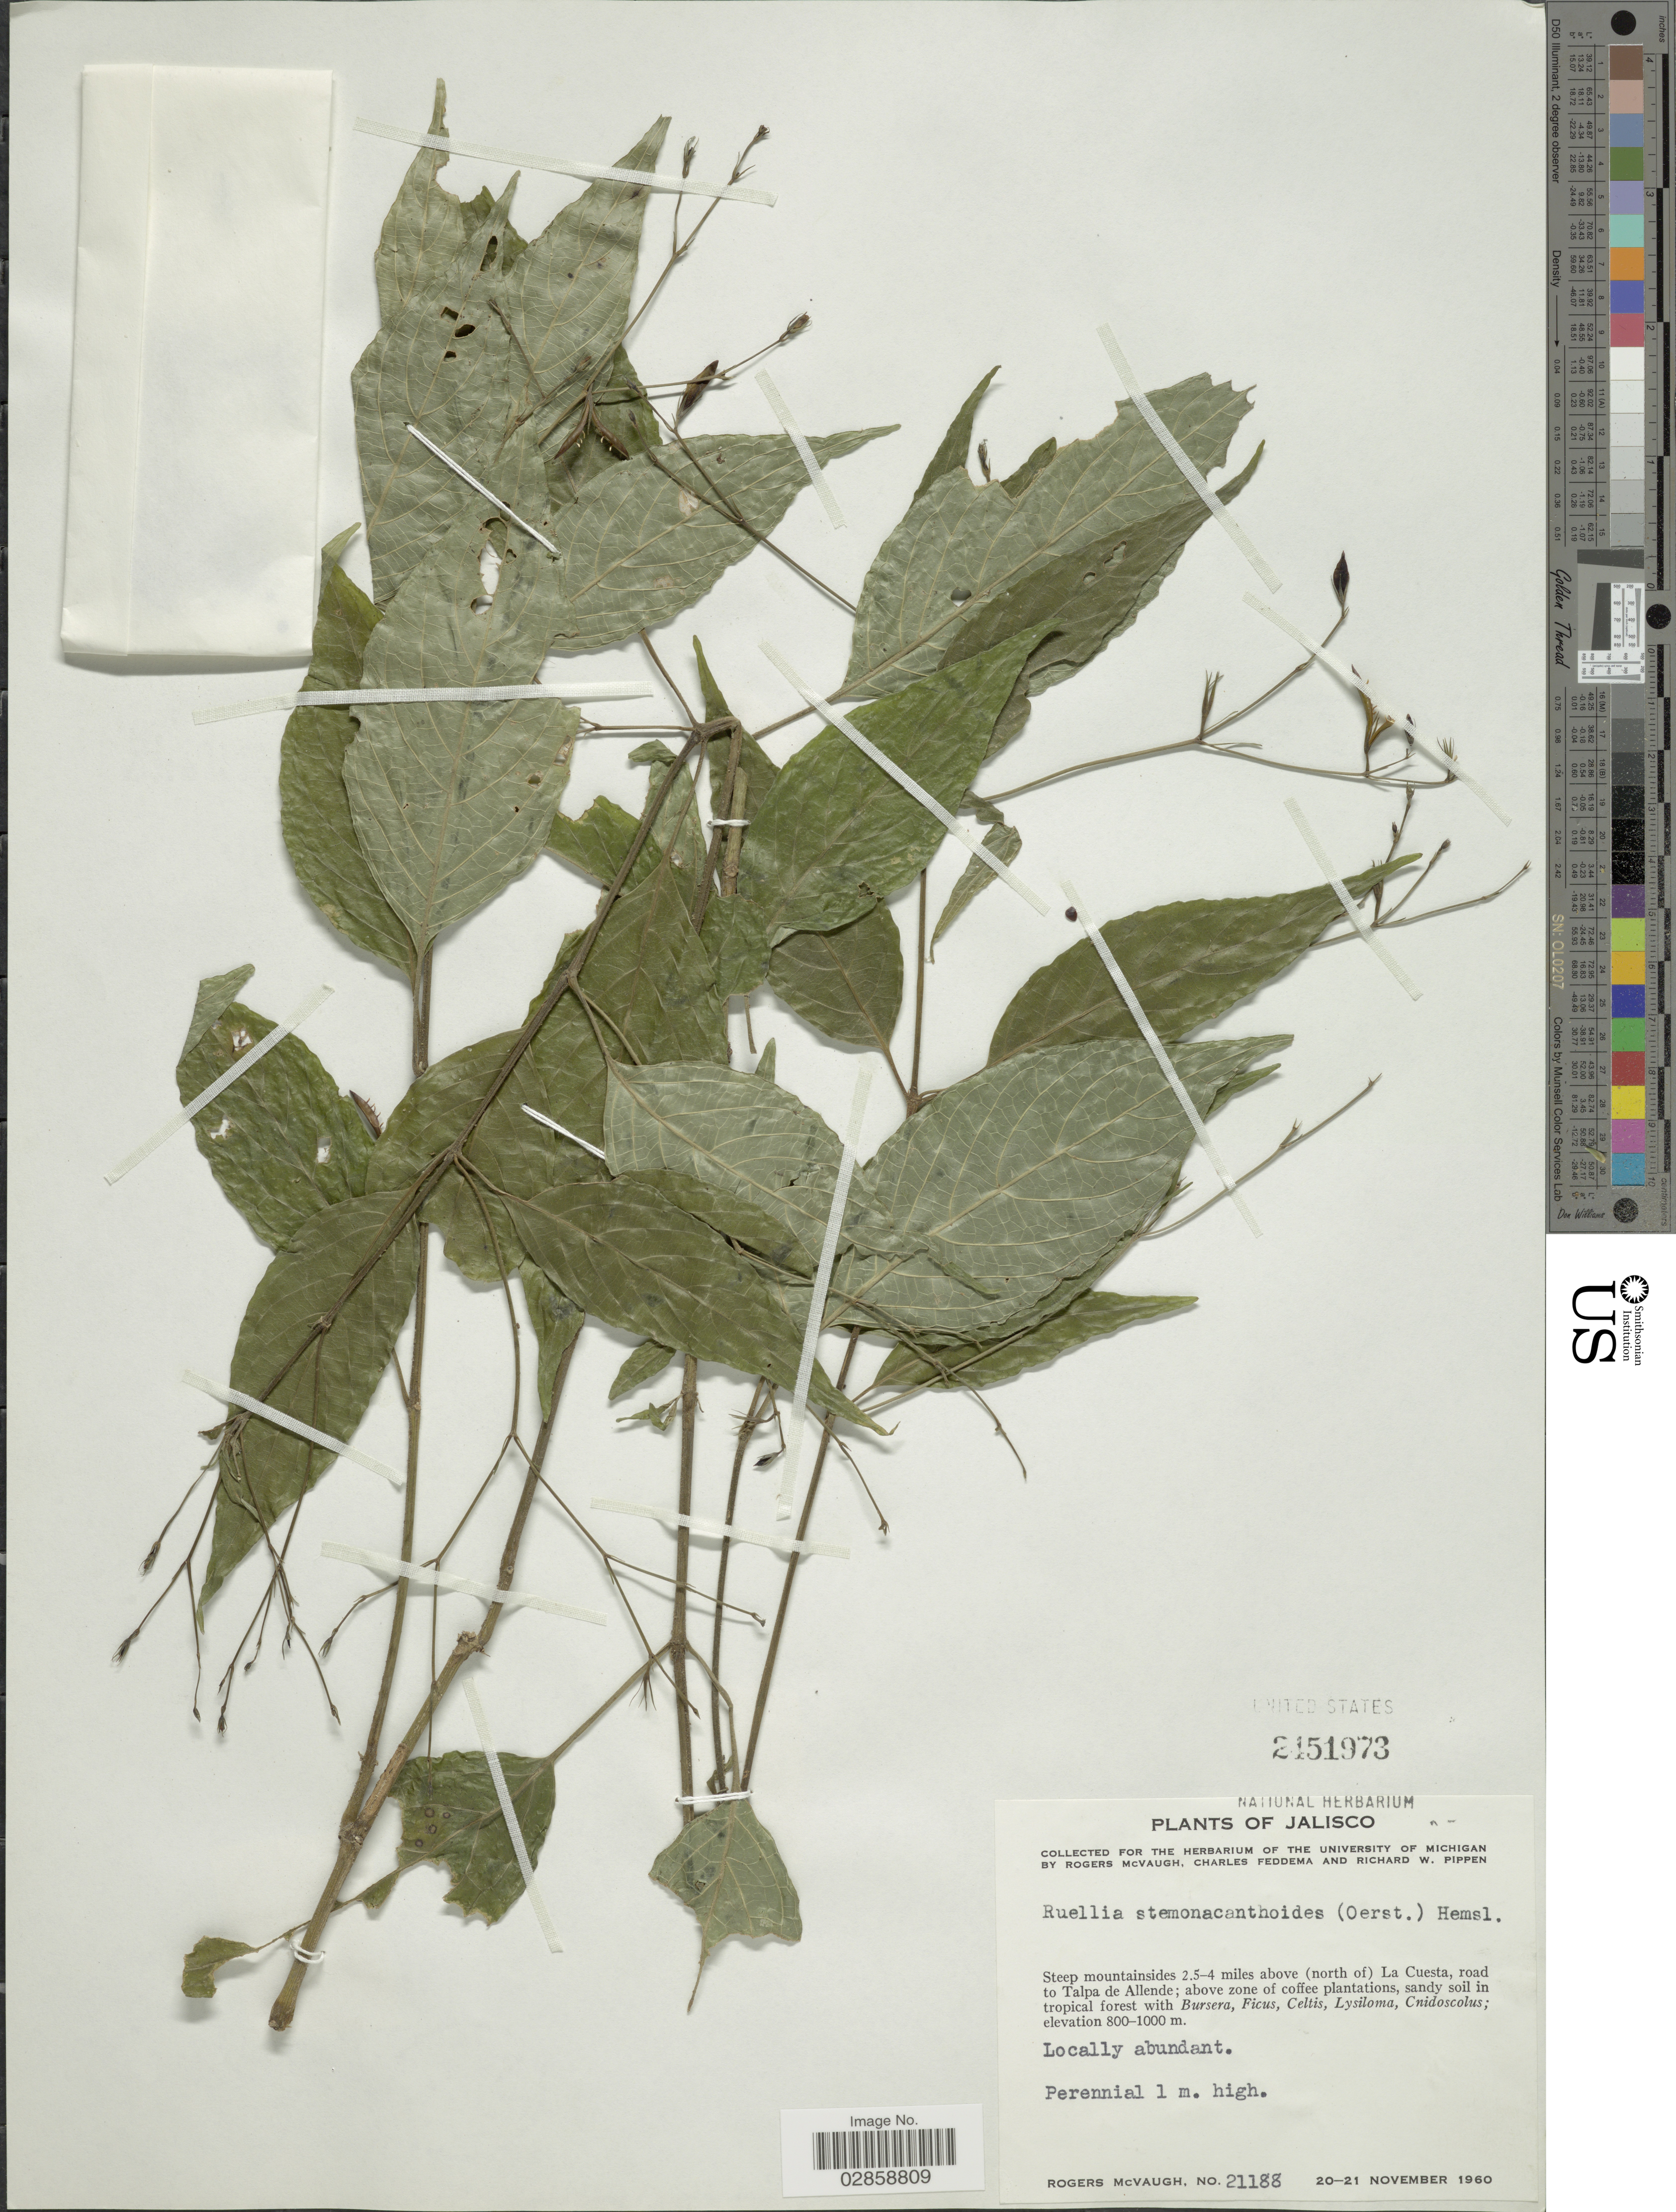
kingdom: Plantae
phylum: Tracheophyta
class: Magnoliopsida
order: Lamiales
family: Acanthaceae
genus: Ruellia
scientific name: Ruellia sp.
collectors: R. McVaugh, C. Feddema & R. W. Pippen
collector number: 21188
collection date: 1960-11-20/1960-11-21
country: Mexico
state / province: Jalisco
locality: Steep mountainsides 2.5-4 miles above (north of) La Cuesta, road to Talpa de Allende.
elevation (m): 800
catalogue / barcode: US 2151973